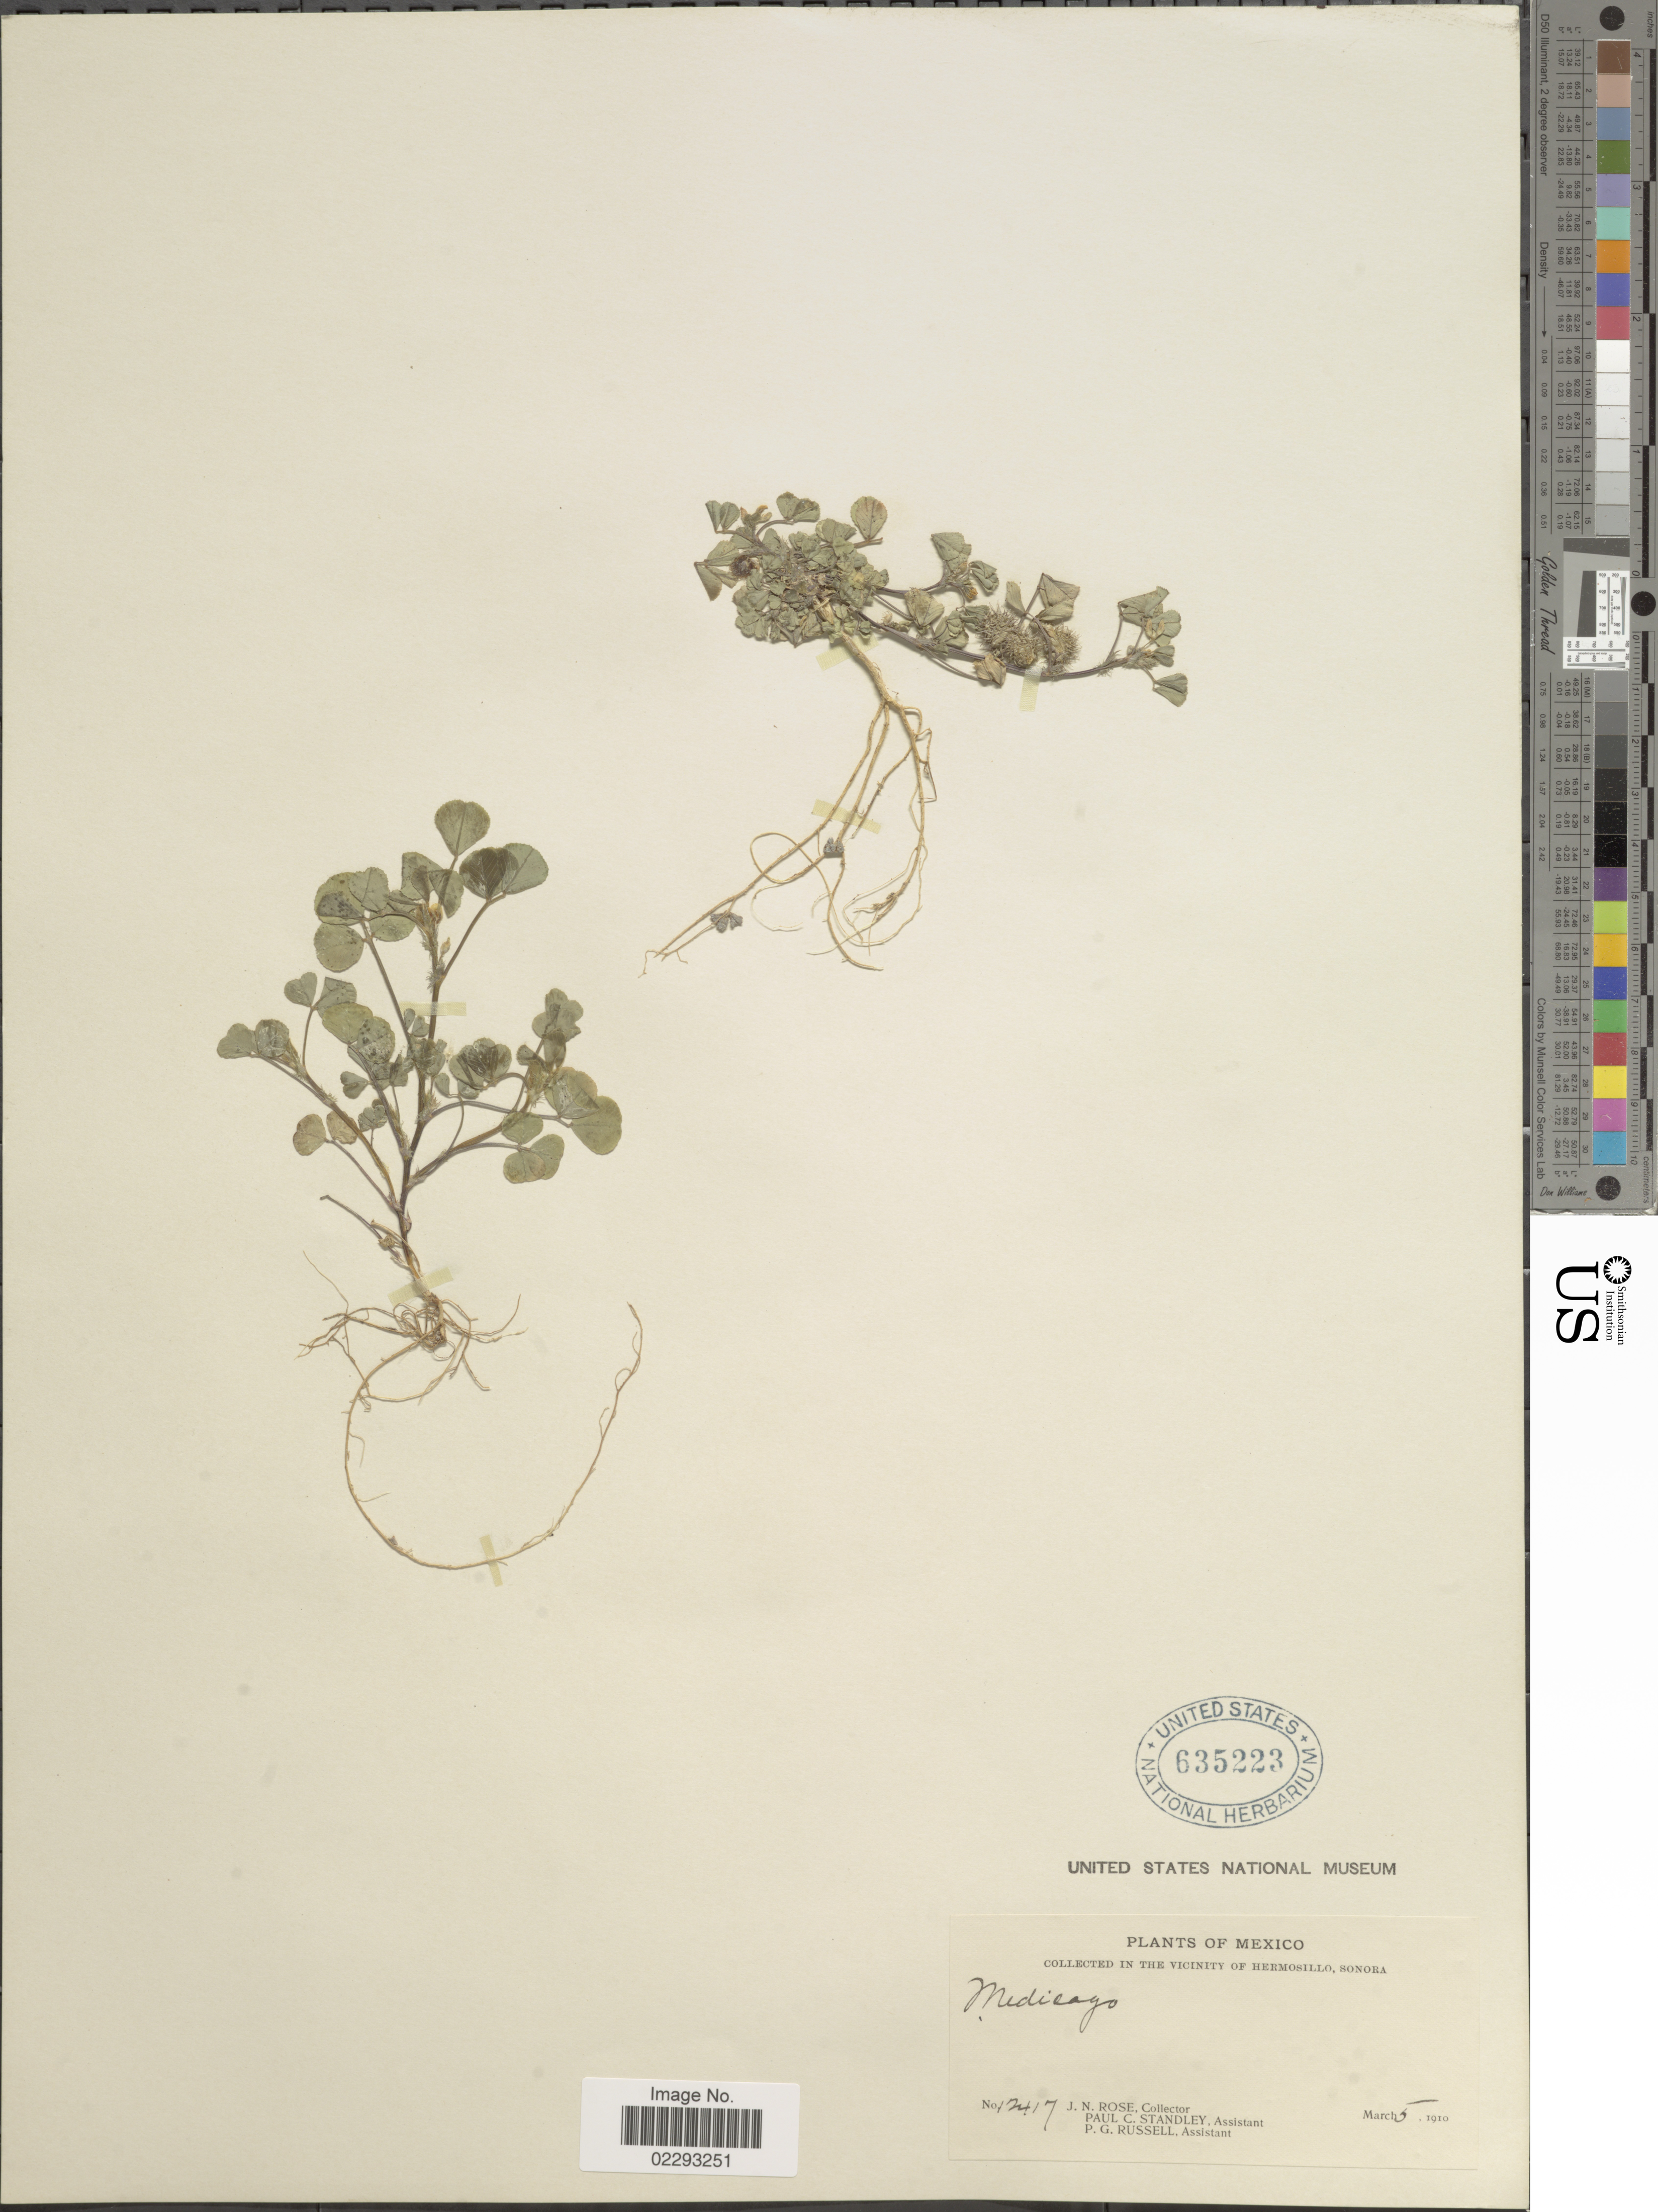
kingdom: Plantae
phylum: Tracheophyta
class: Magnoliopsida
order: Fabales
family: Fabaceae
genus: Medicago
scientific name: Medicago polymorpha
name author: L.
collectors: J. N. Rose, P. C. Standley & P. G. Russell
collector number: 12417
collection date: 1910-03-05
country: Mexico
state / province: Sonora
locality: Vicinity of Hermosillo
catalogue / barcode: US 635223